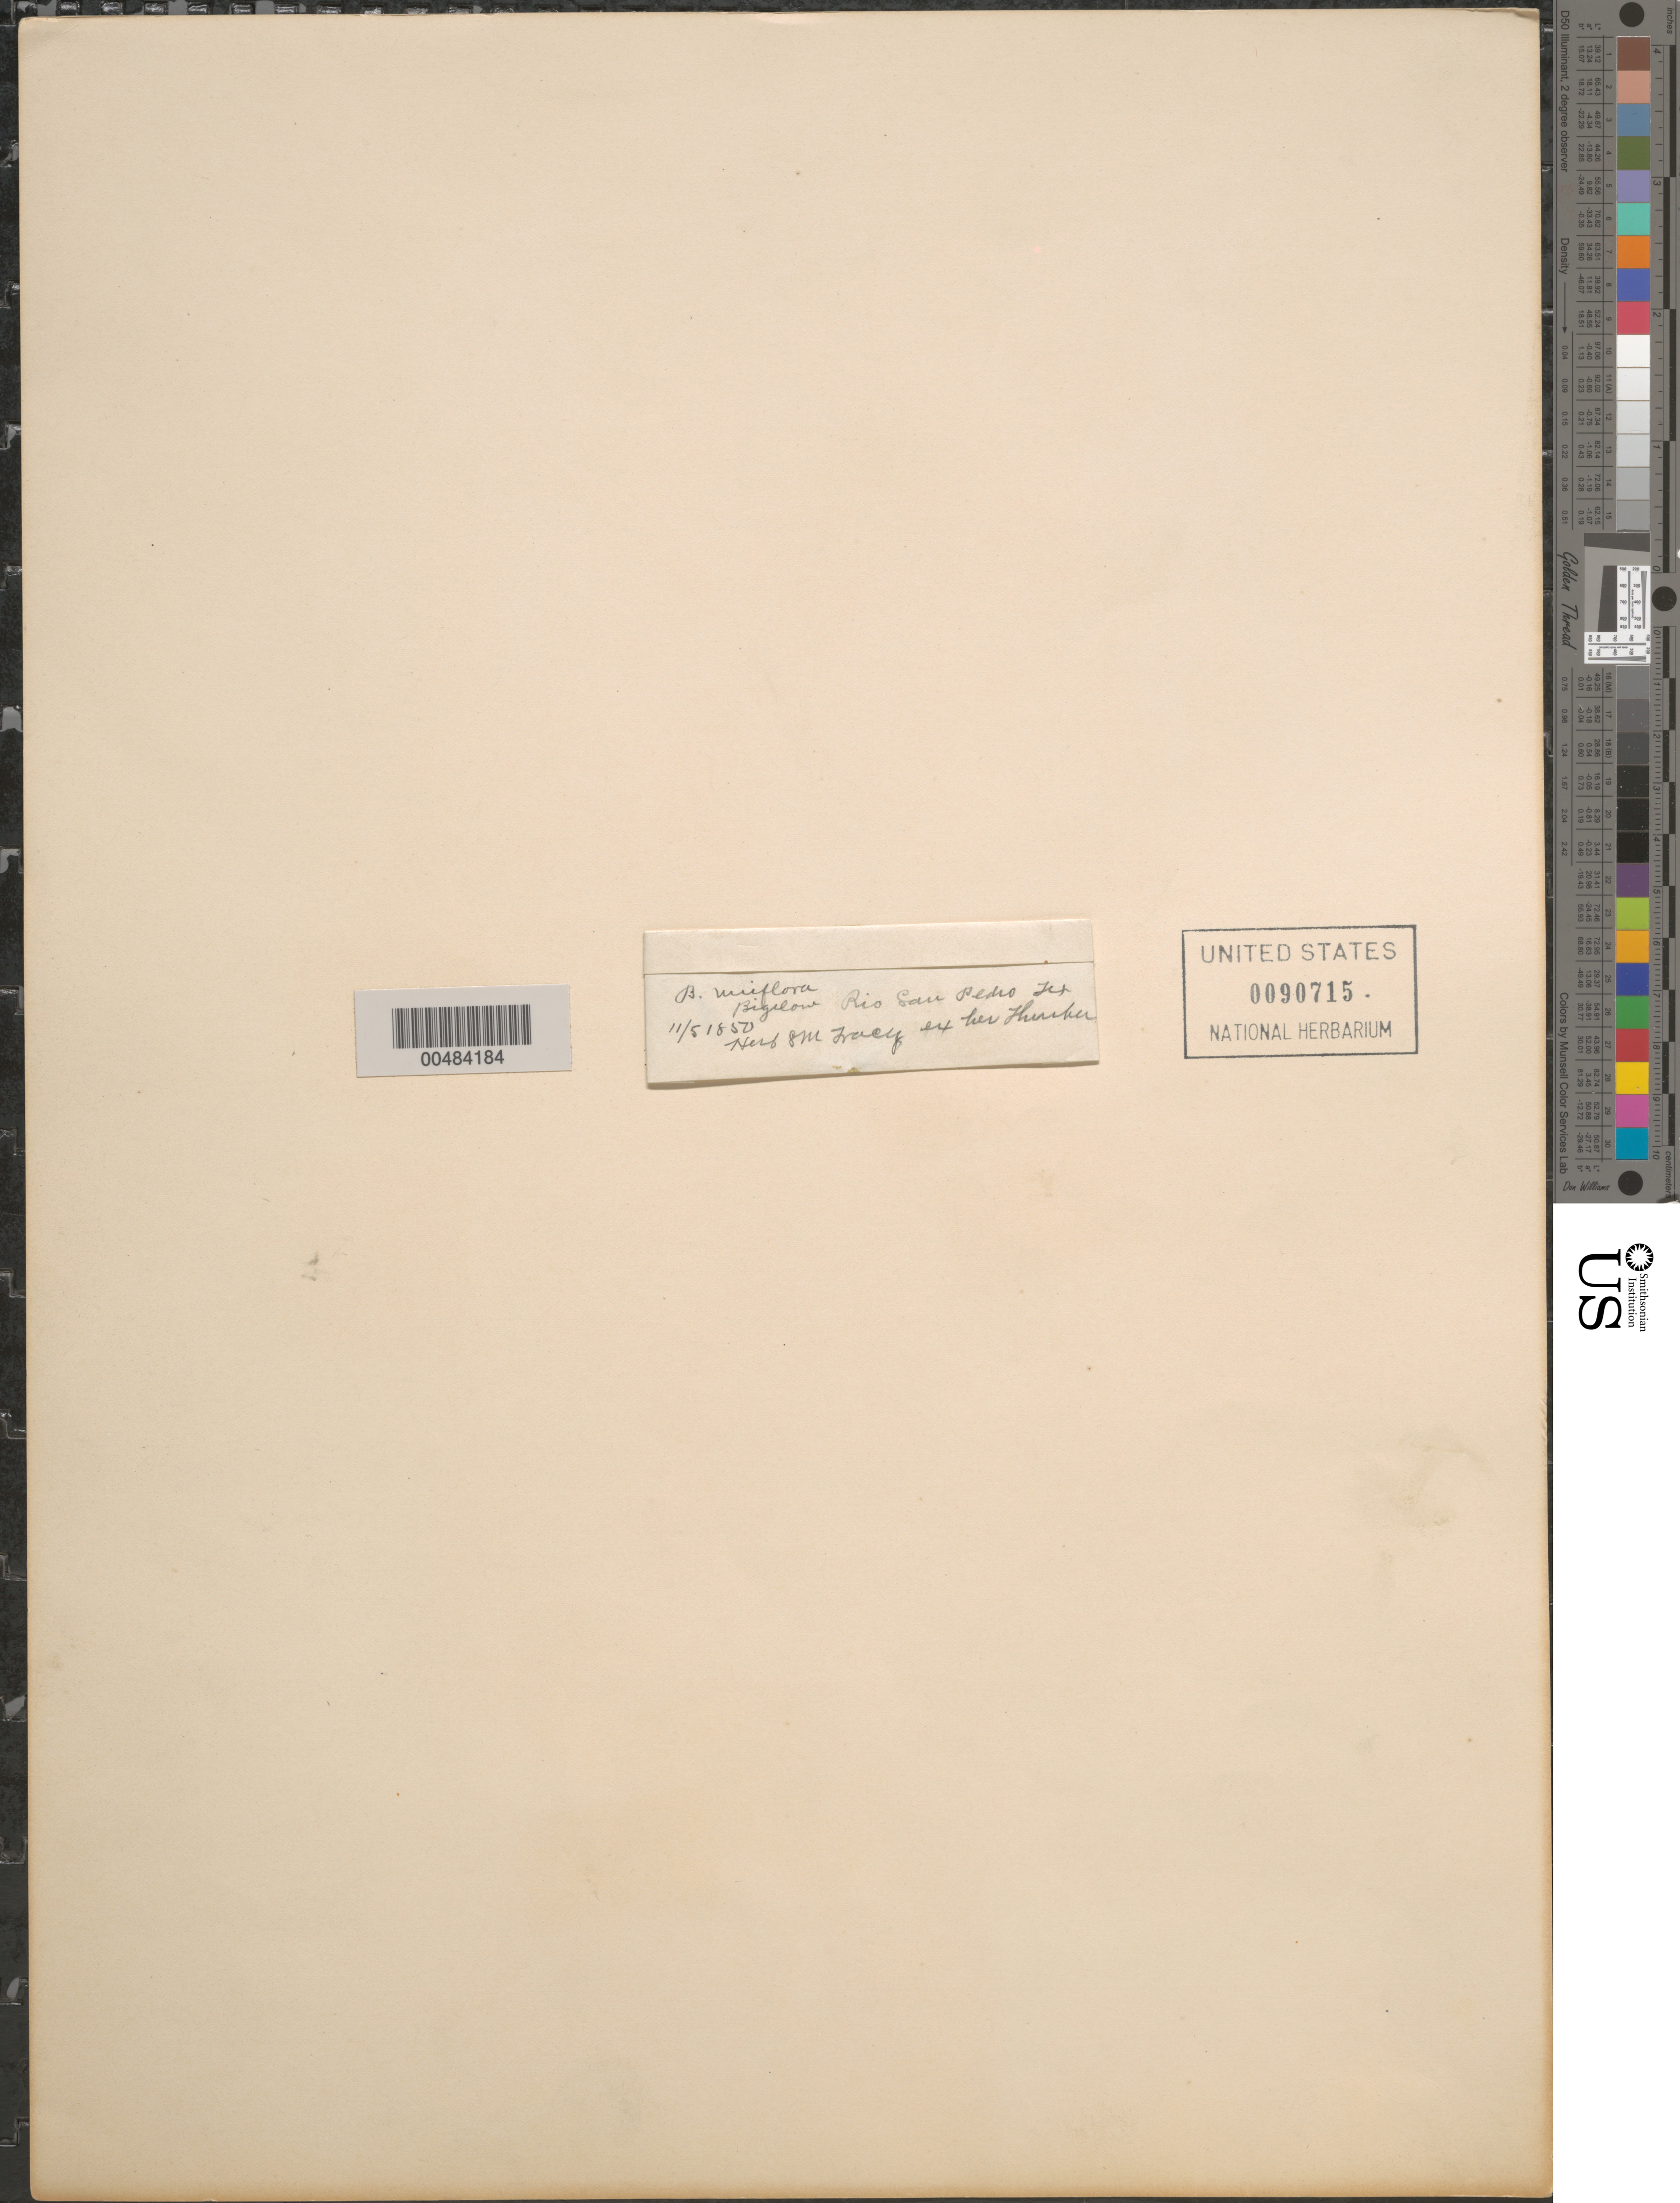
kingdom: Plantae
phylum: Tracheophyta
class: Liliopsida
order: Poales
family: Poaceae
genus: Bouteloua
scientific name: Bouteloua uniflora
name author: Vasey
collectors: -. Bigelow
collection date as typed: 11 May 1850 or 05 Nov 1850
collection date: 1850-05-11 or 1850-11-05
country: United States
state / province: Texas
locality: Rio San Pedro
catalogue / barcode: US 90715